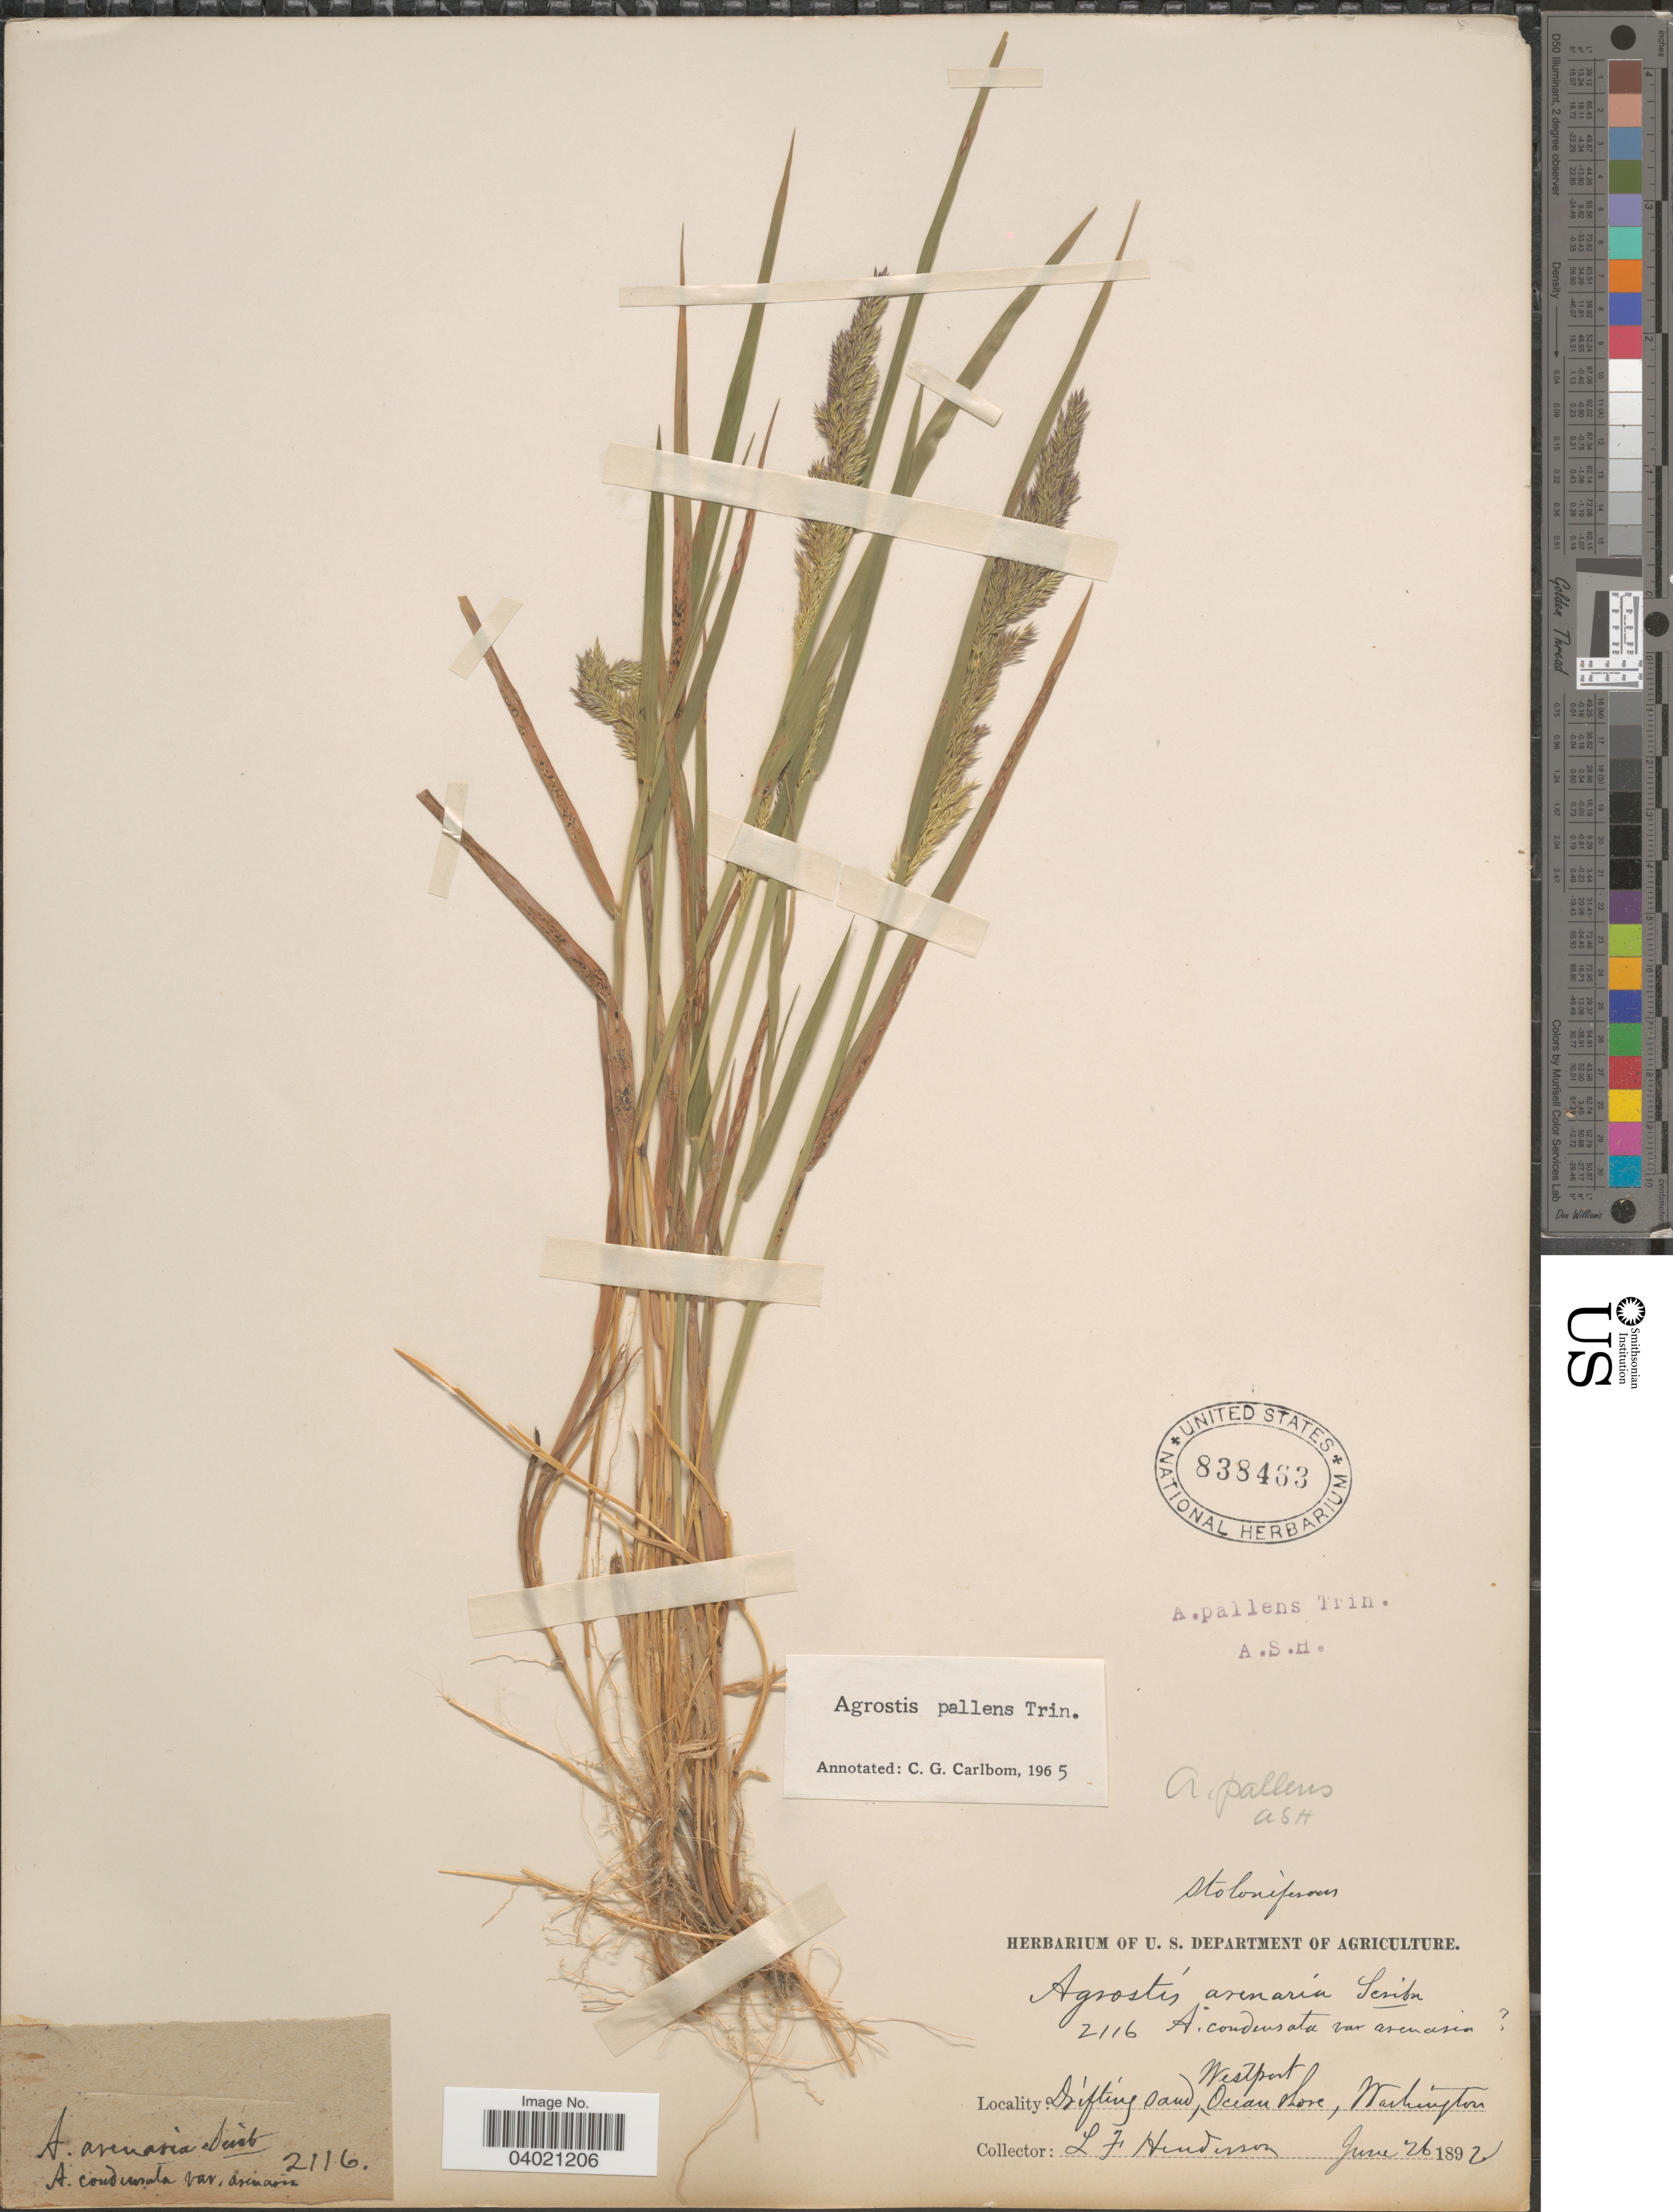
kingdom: Plantae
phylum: Tracheophyta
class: Liliopsida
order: Poales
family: Poaceae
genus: Agrostis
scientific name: Agrostis pallens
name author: Trin.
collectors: L. Henderson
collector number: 2116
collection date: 1892-06-26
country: United States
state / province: Washington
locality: Westport. Ocean shore.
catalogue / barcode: US 838463